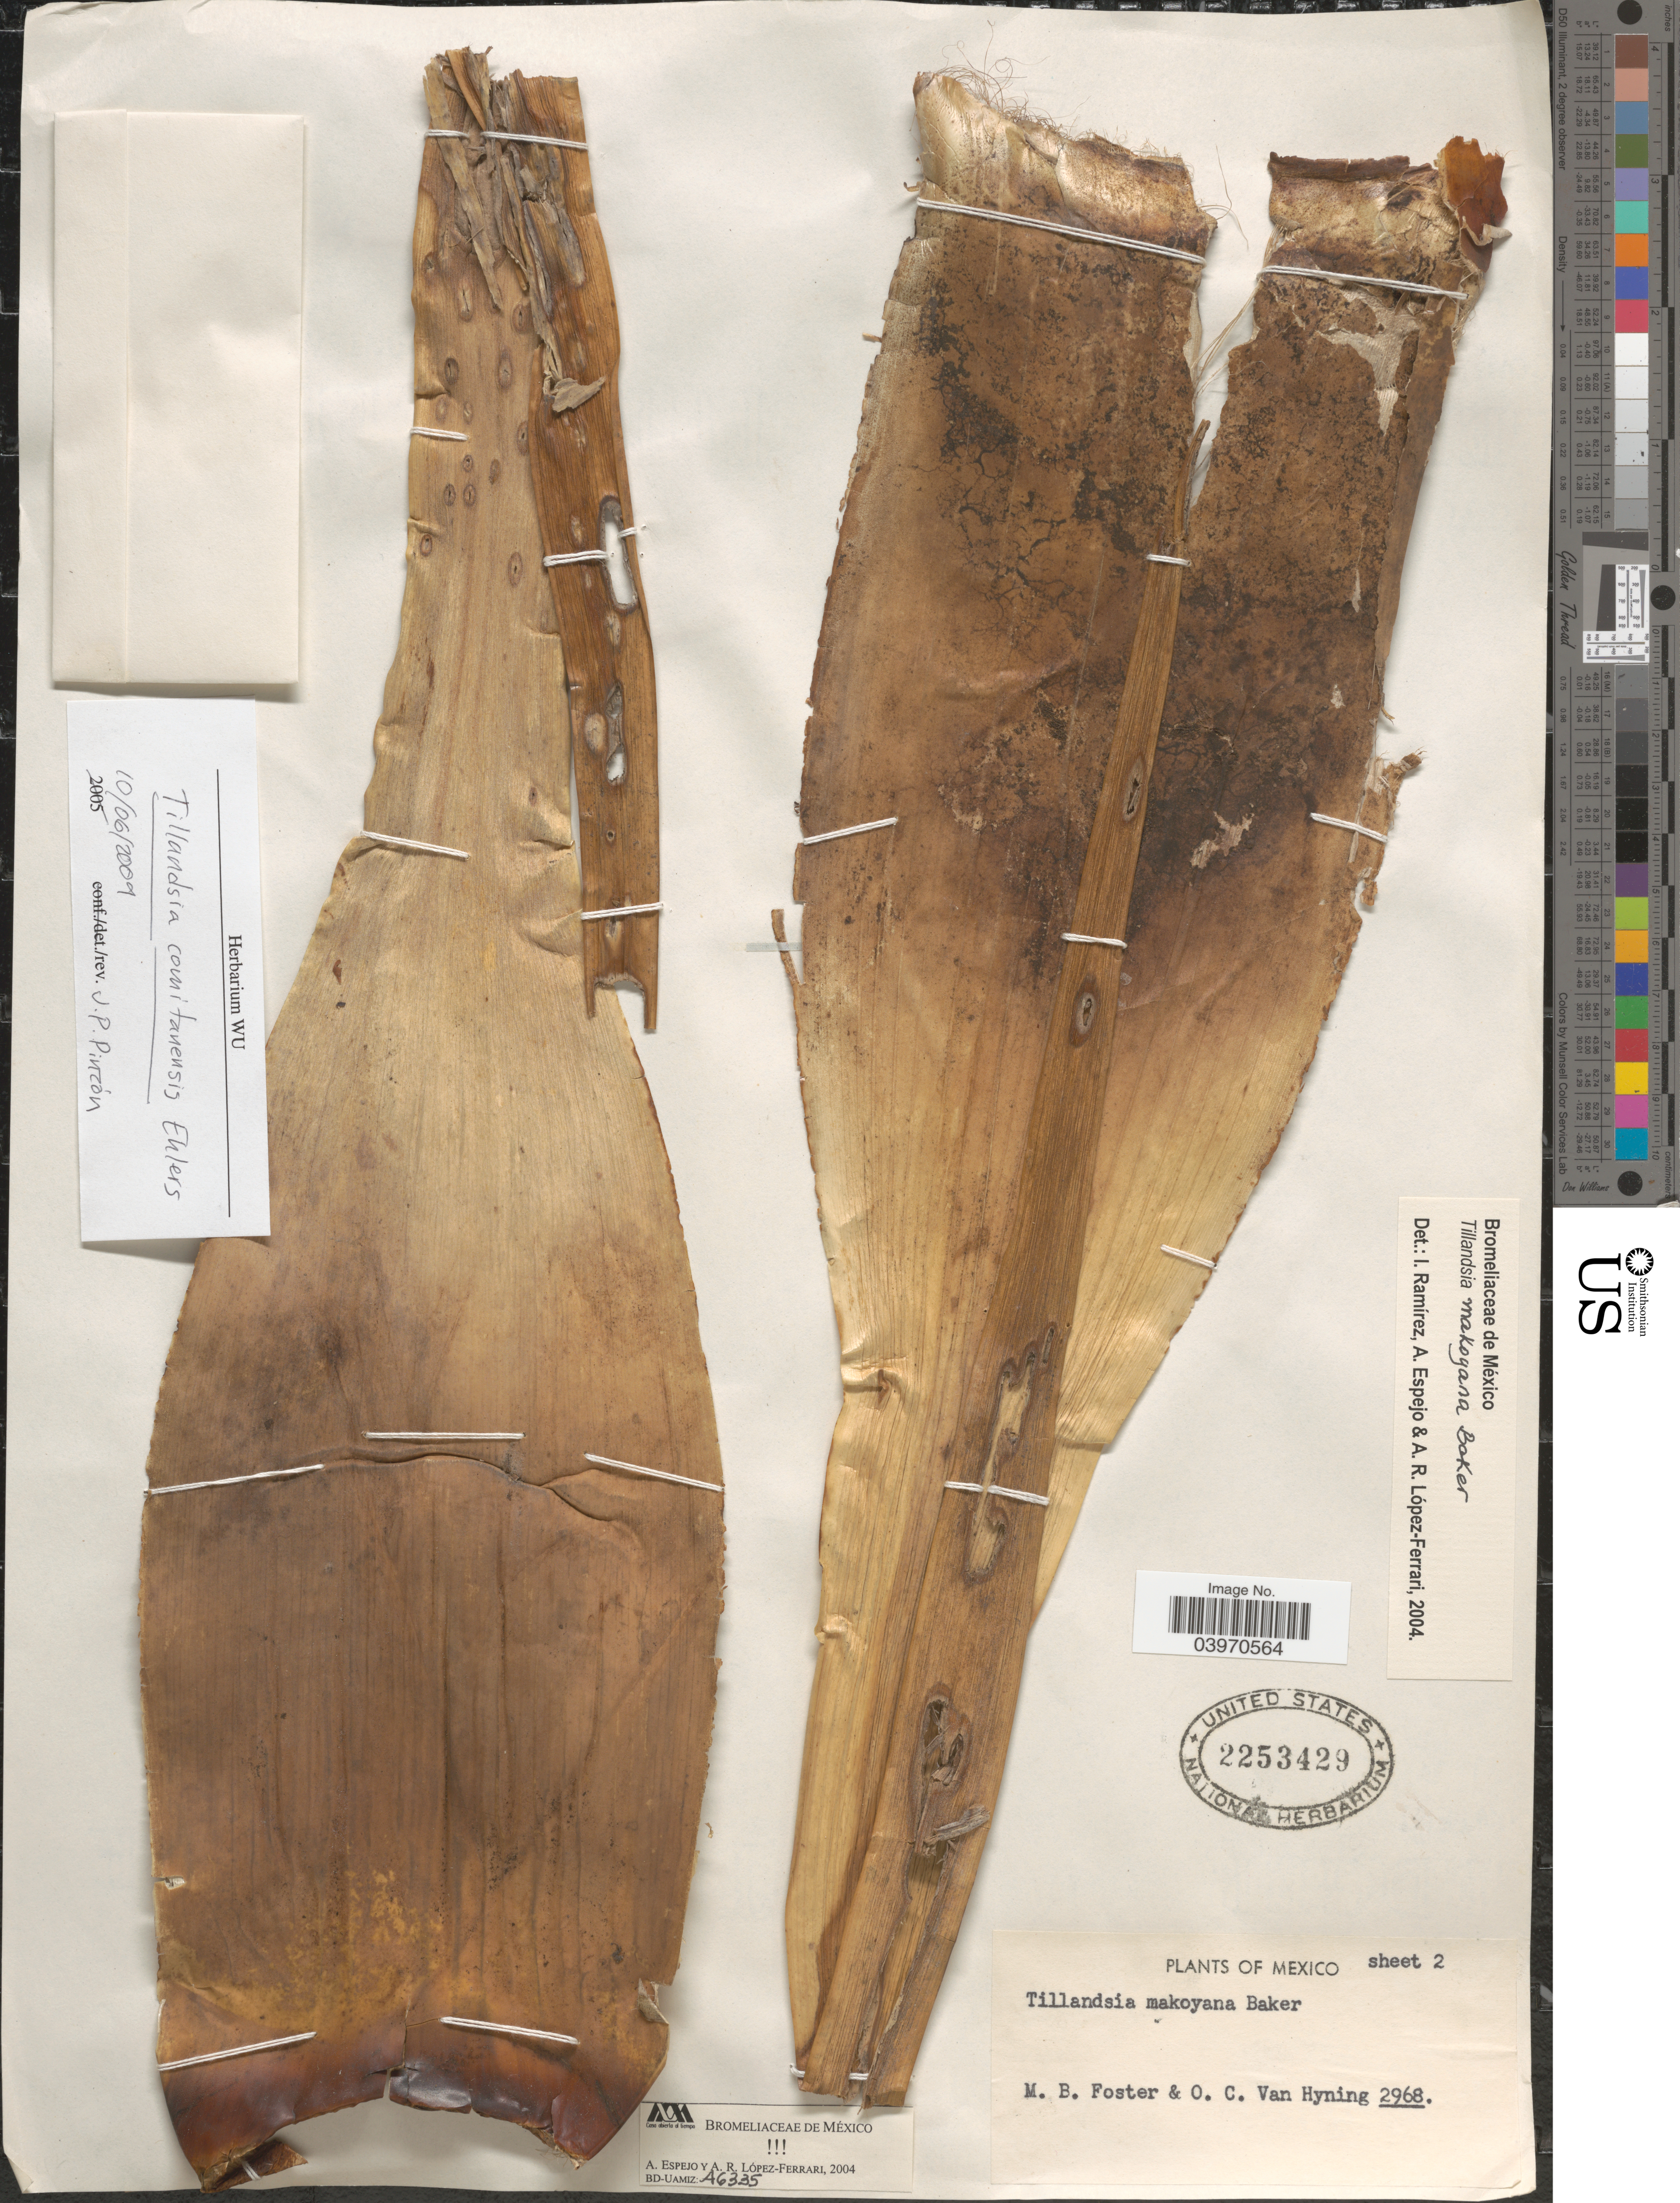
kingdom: Plantae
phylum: Tracheophyta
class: Liliopsida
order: Poales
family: Bromeliaceae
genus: Tillandsia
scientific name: Tillandsia comitanensis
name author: Ehlers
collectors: M. B. Foster & O. Van Hyning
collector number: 2968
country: Mexico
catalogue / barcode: US 2253429